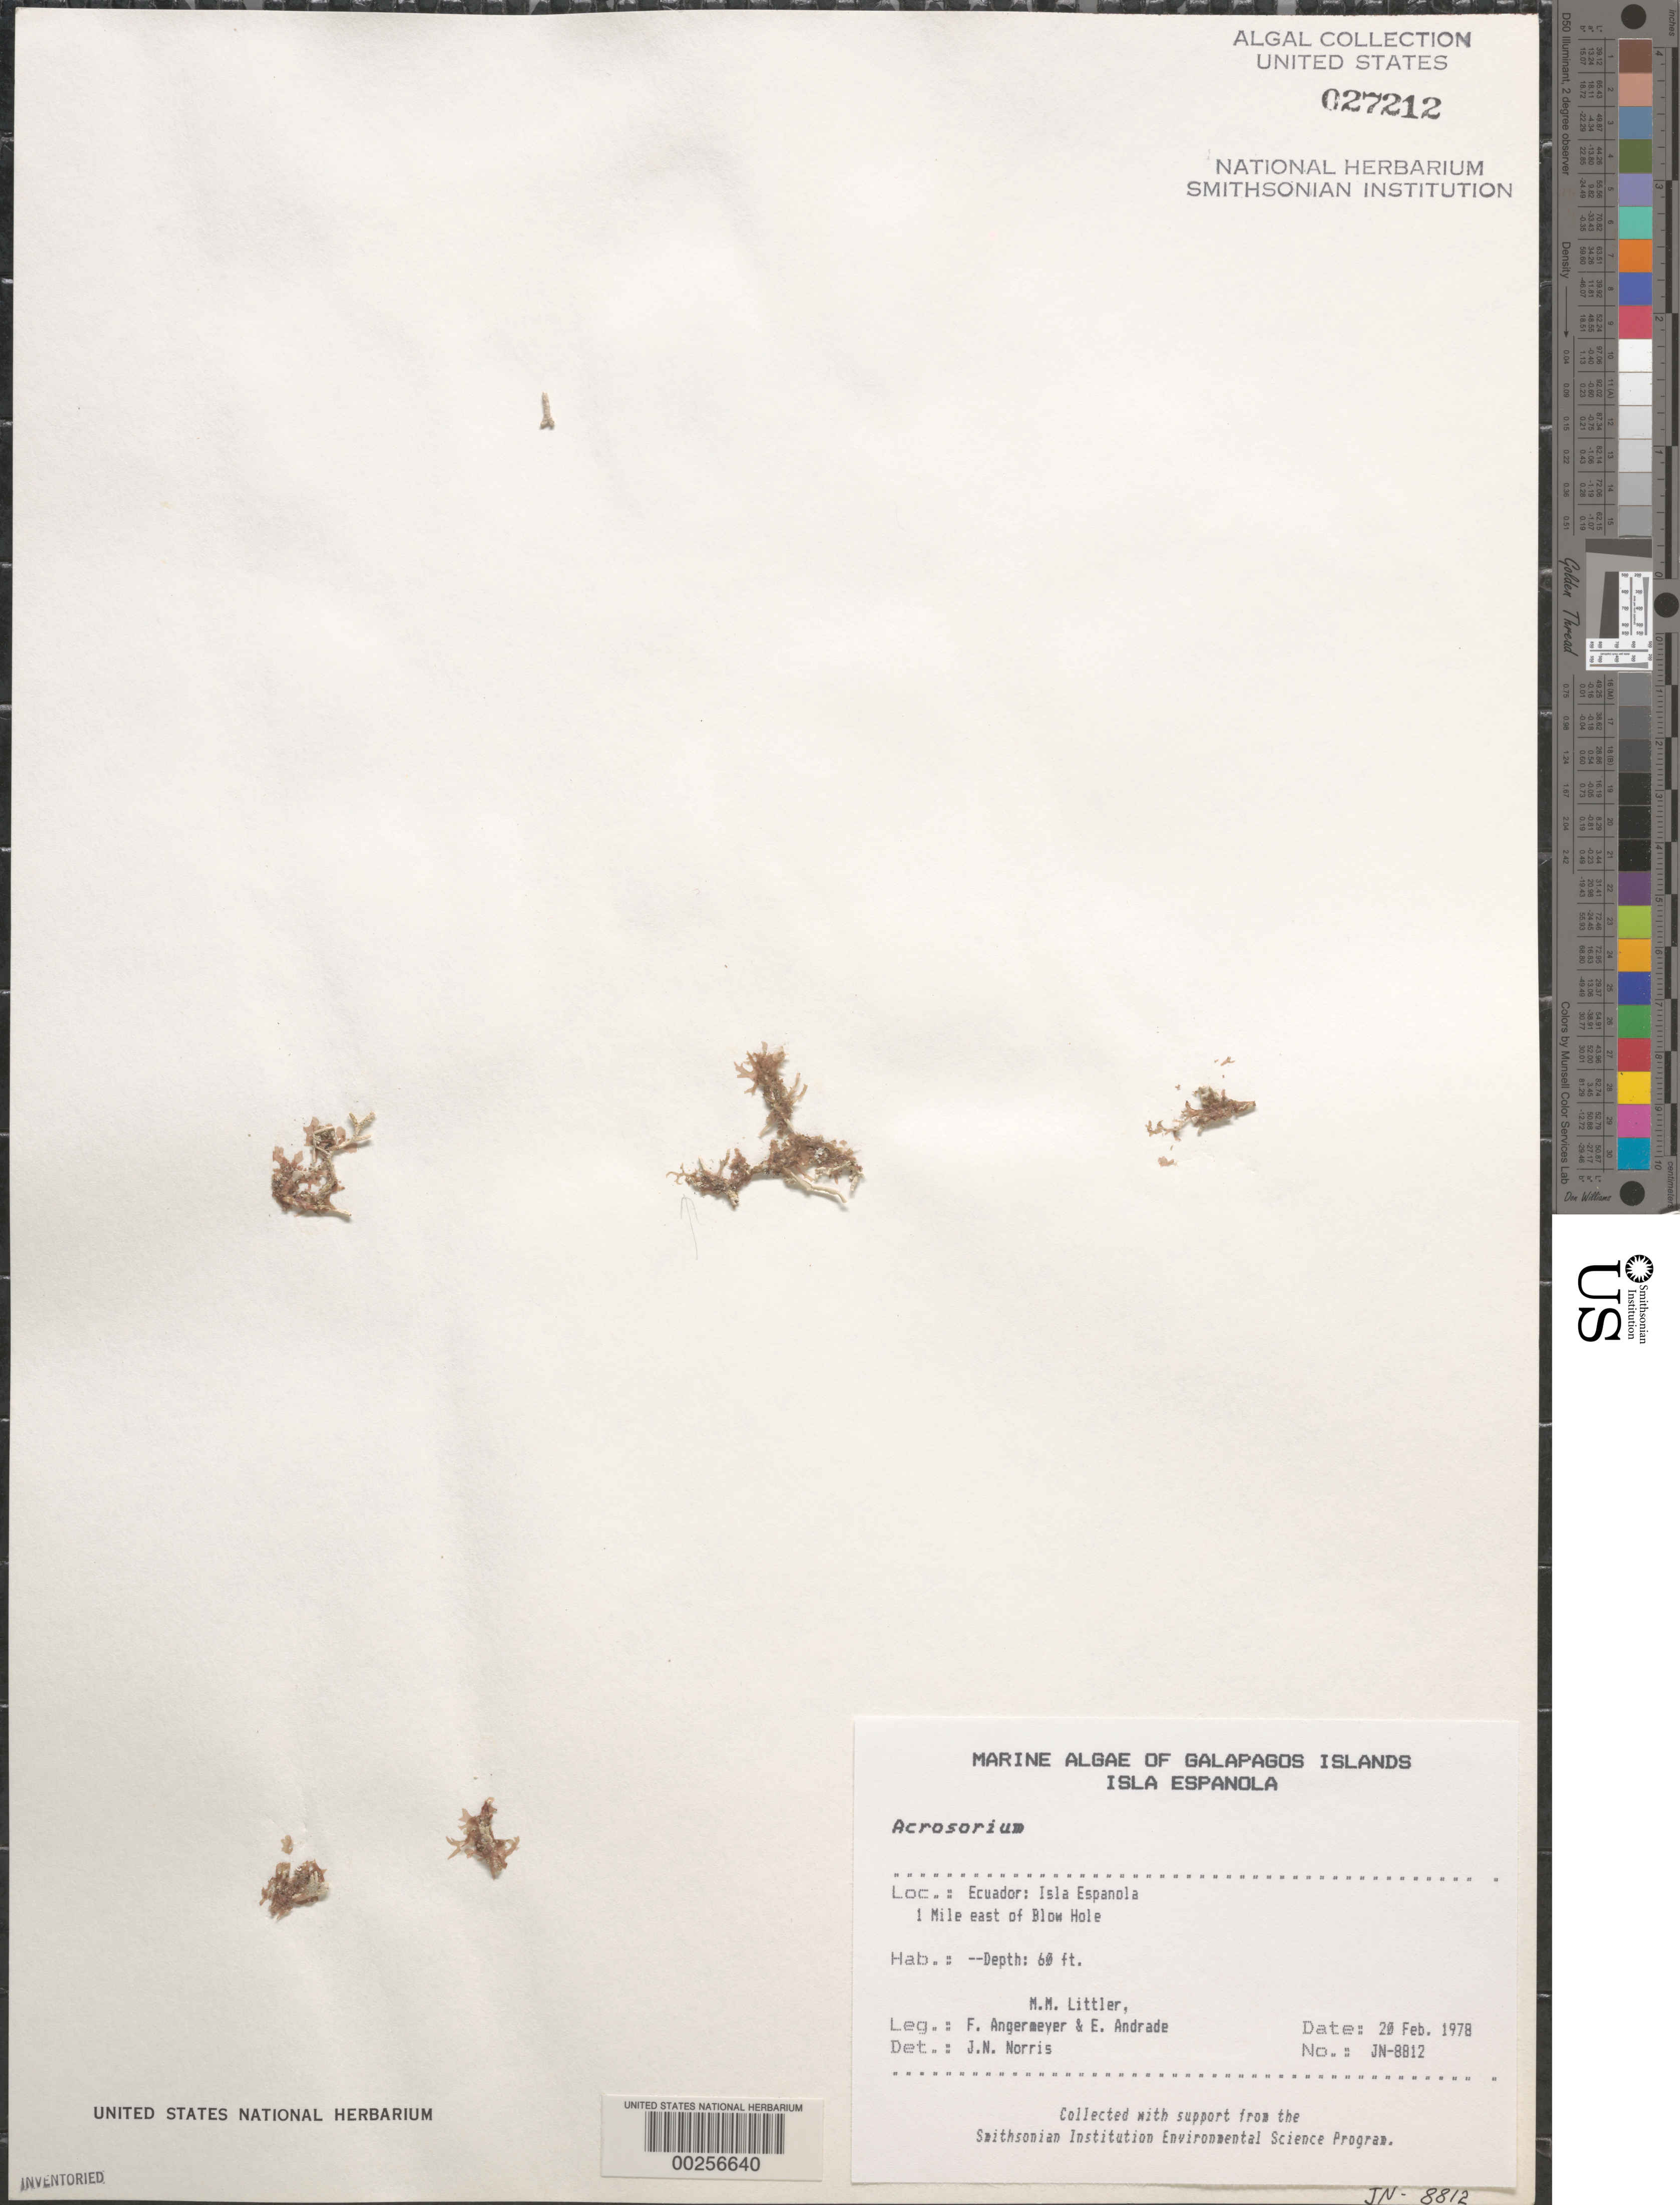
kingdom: Plantae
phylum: Rhodophyta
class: Florideophyceae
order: Ceramiales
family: Delesseriaceae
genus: Acrosorium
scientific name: Acrosorium sp.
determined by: Norris, James N.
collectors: M. M. Littler, F. Angermeyer & E. Andrade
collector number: Jn-8812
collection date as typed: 20 Feb 1978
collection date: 1978-02-20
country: Ecuador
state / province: Colón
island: Española [Hood]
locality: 1 mile E of Blow Hole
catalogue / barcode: US 27212